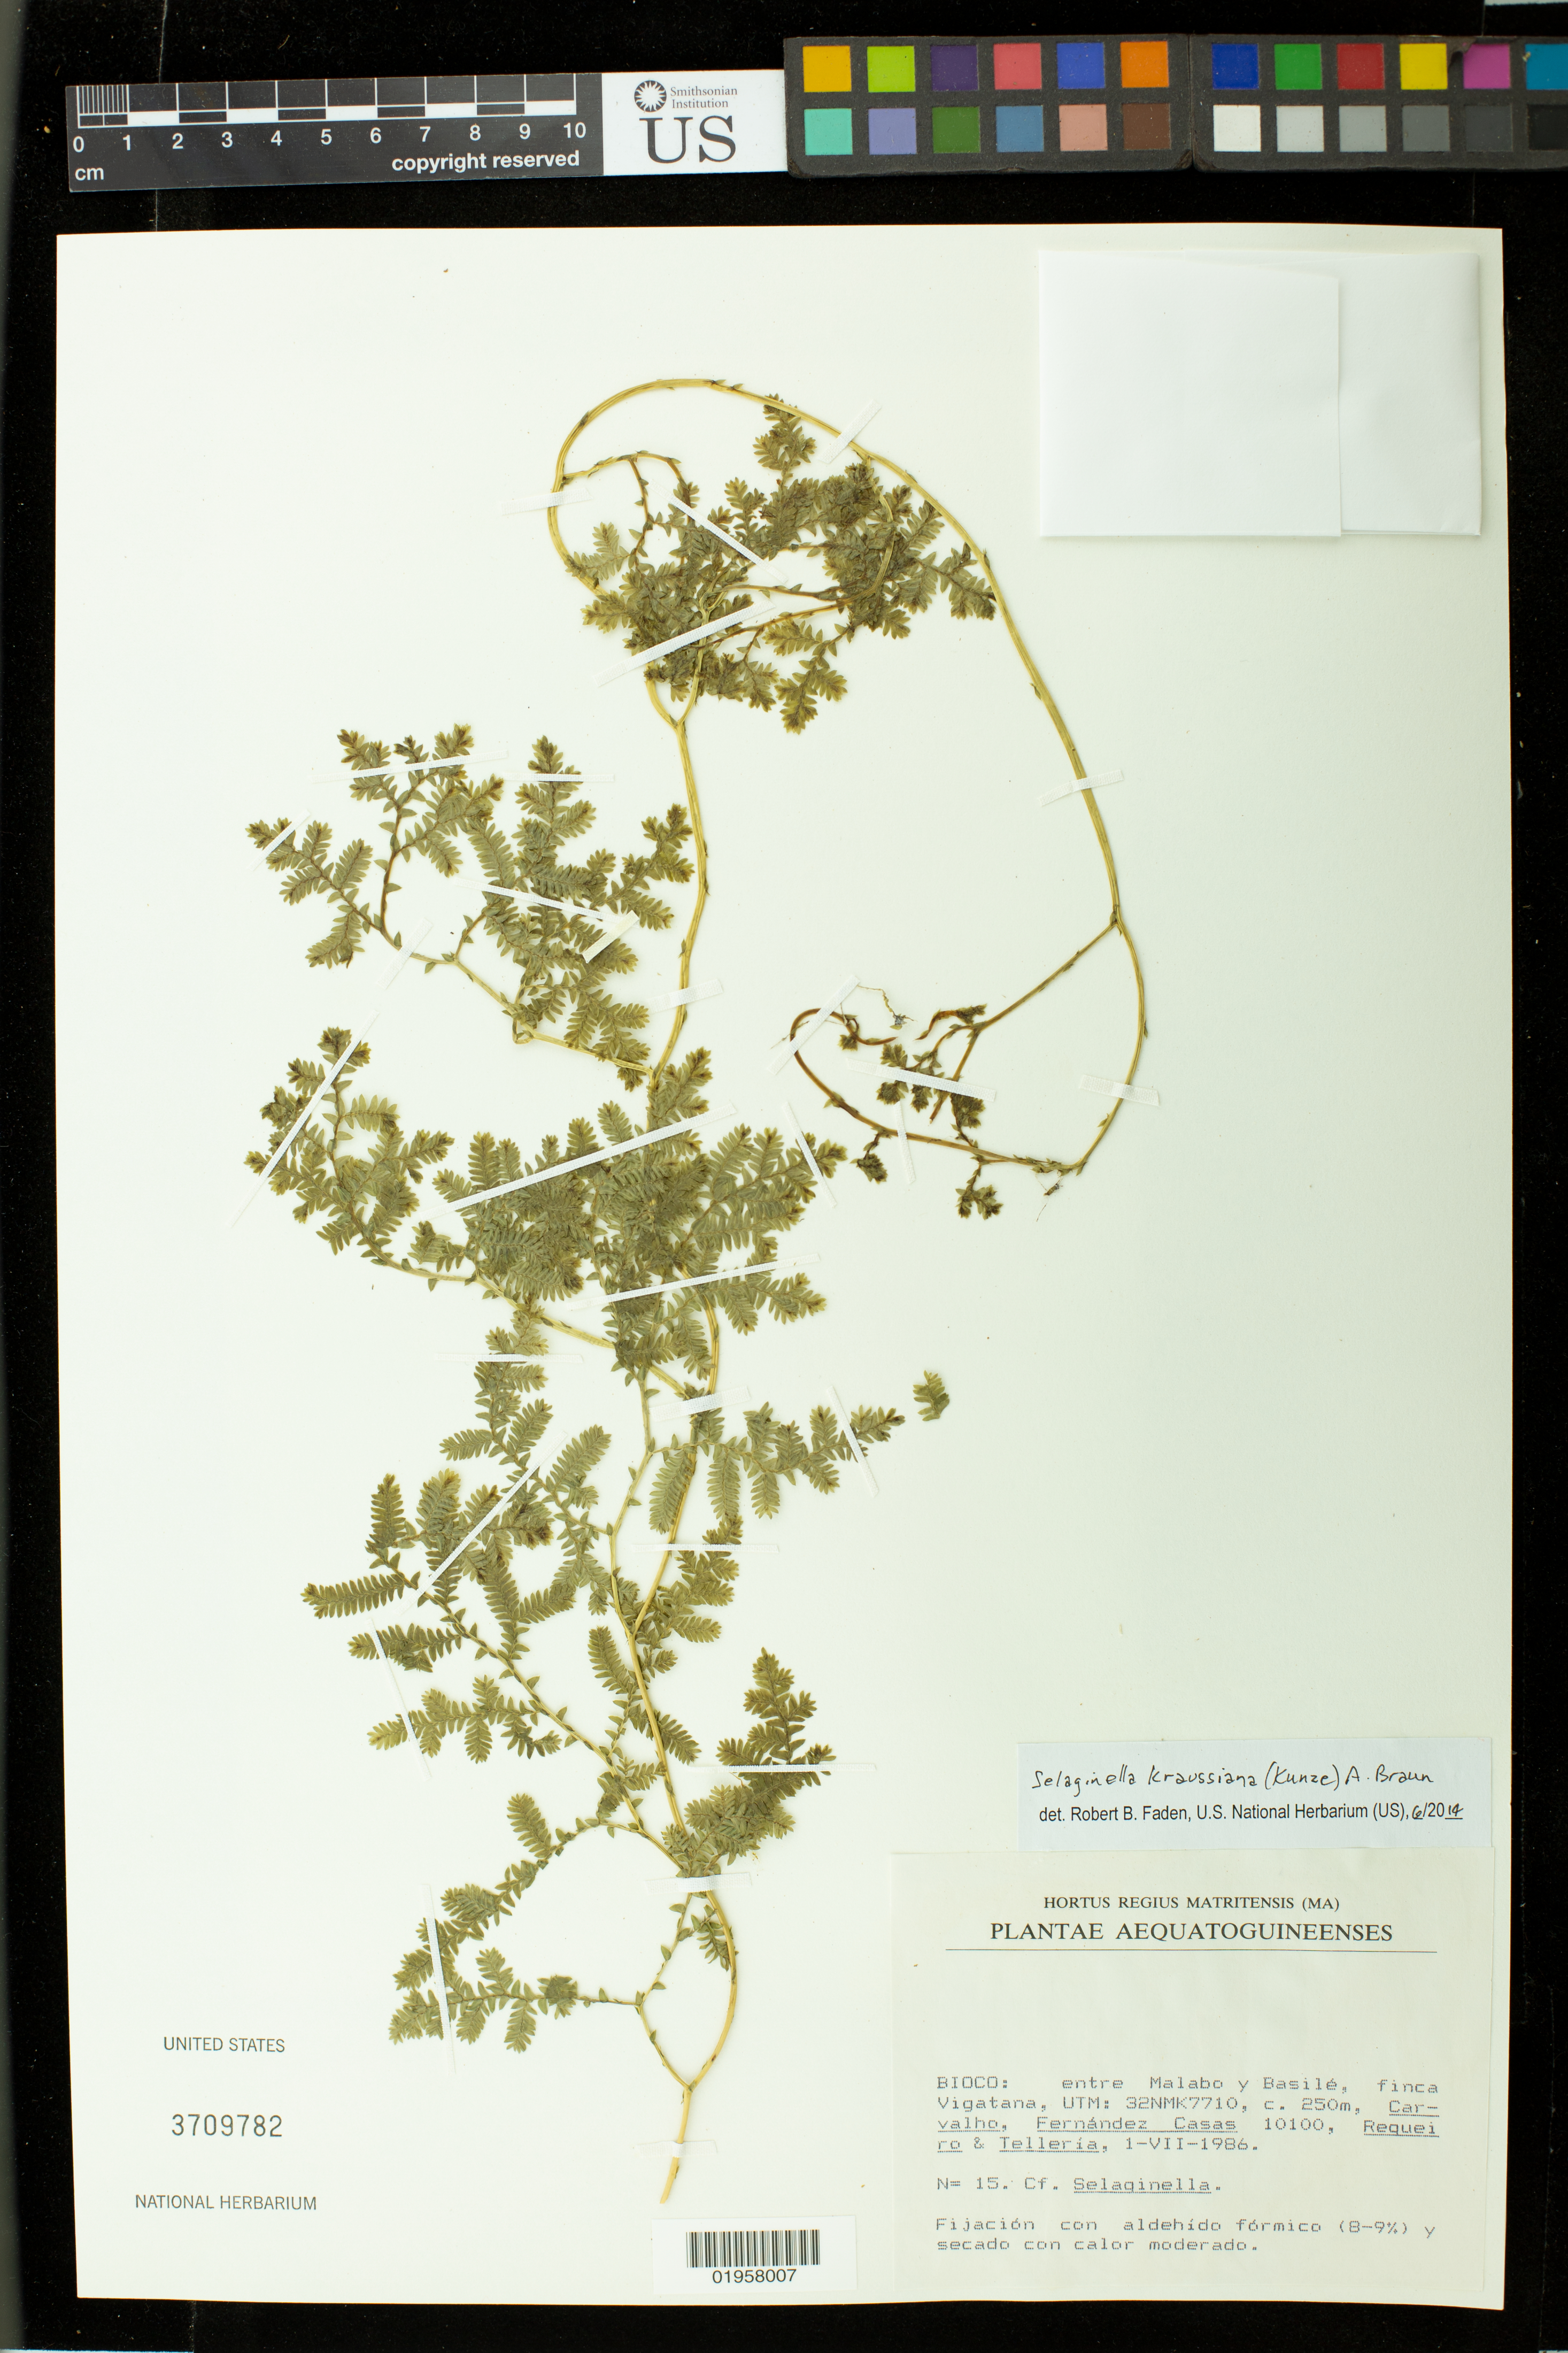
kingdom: Plantae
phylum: Tracheophyta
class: Lycopodiopsida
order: Selaginellales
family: Selaginellaceae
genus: Selaginella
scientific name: Selaginella kraussiana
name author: (Kunze) A. Braun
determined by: Faden, Robert B., (US), Smithsonian Institution - National Museum of Natural History (UNITED STATES)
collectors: F. J. Fernández Casas, -- Carvalho, Requeiro, -- & -. Telleria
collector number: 10100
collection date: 1986-07-01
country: Equatorial Guinea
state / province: Bioko Norte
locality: Bioco [Bioko]: Entre Malabo y Basilé, finca Vigatana, UTM: 32NMK7710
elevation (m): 250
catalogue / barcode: US 3709782